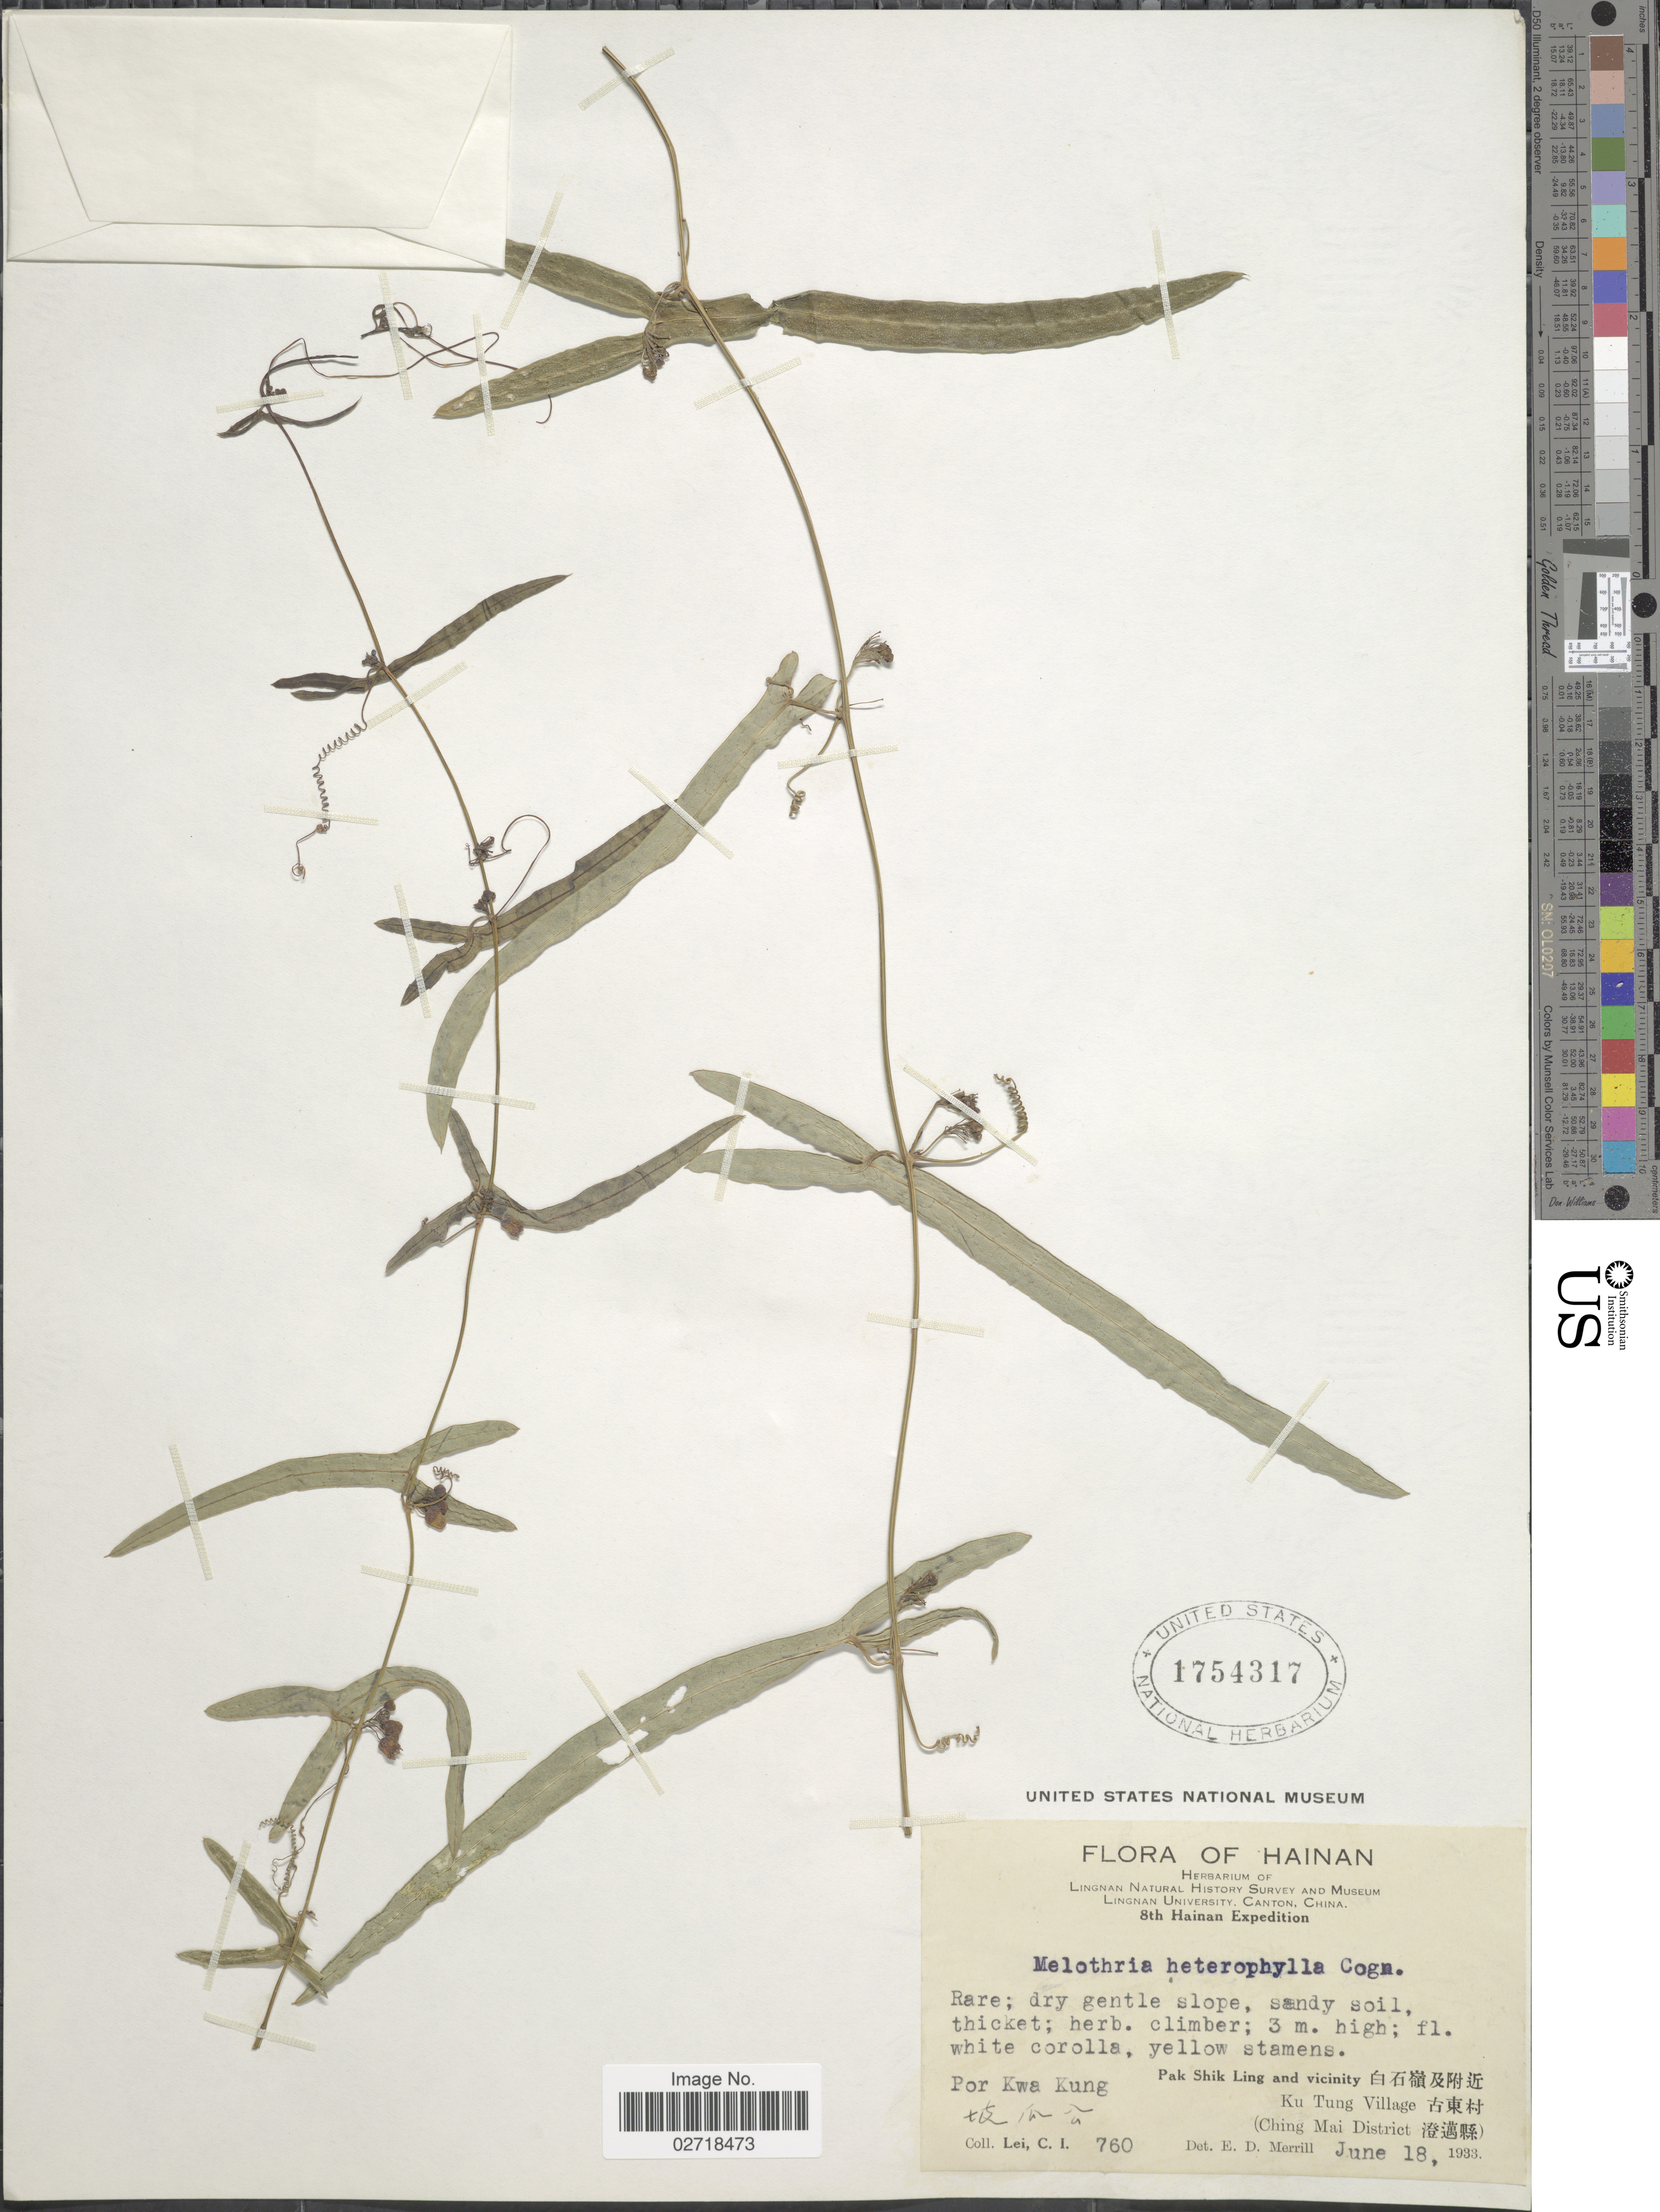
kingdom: Plantae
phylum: Tracheophyta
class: Magnoliopsida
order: Cucurbitales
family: Cucurbitaceae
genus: Solena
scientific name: Solena heterophylla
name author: Lour.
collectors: C. I. Lei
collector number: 760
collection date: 1933-06-18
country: China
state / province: Hainan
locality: Por Kwa Kung. Pak Shik and vicinity. Ku Tung Village (Ching Mai District)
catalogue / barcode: US 1754317